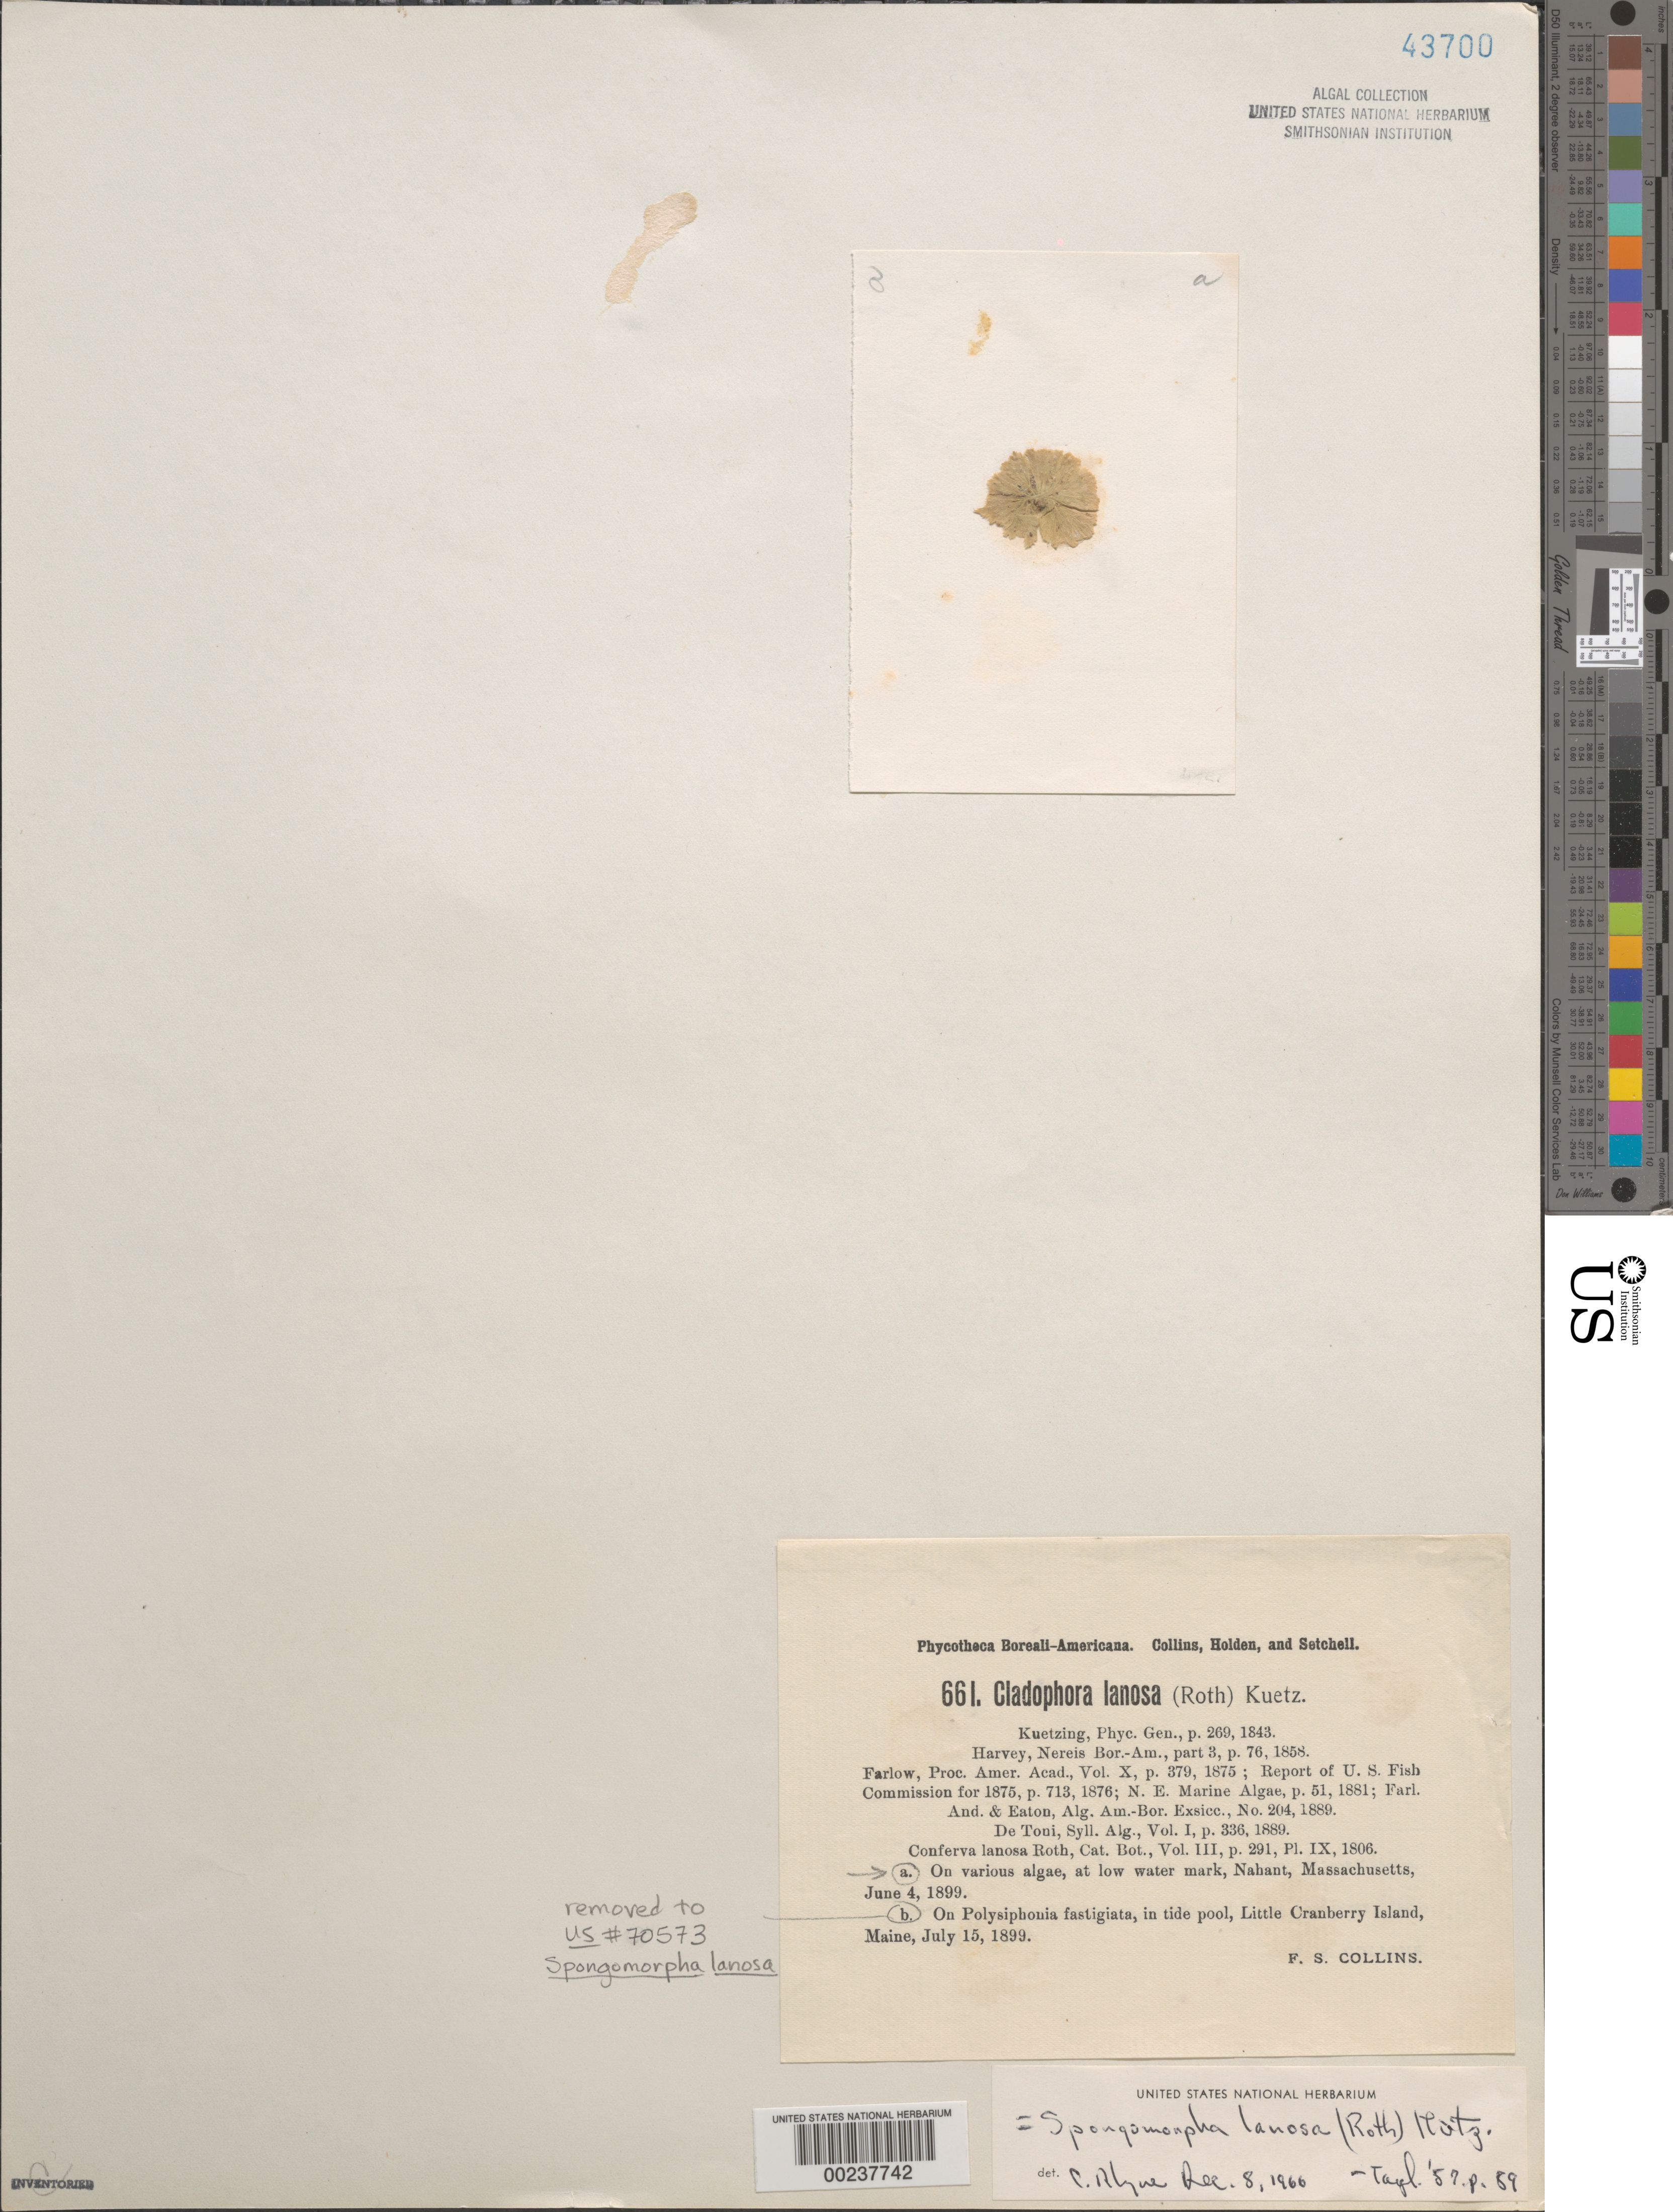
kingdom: Plantae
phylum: Chlorophyta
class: Ulvophyceae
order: Ulotrichales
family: Ulotrichaceae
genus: Spongomorpha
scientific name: Spongomorpha aeruginosa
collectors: F. Collins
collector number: PB-A 661a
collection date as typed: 04 Jun 1899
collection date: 1899-06-04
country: United States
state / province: Massachusetts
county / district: Essex County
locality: Nahant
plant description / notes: Collins, Holden & Setchell, Phycotheca Boreali-Americana, as Cladophora lanosa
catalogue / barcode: US 43700